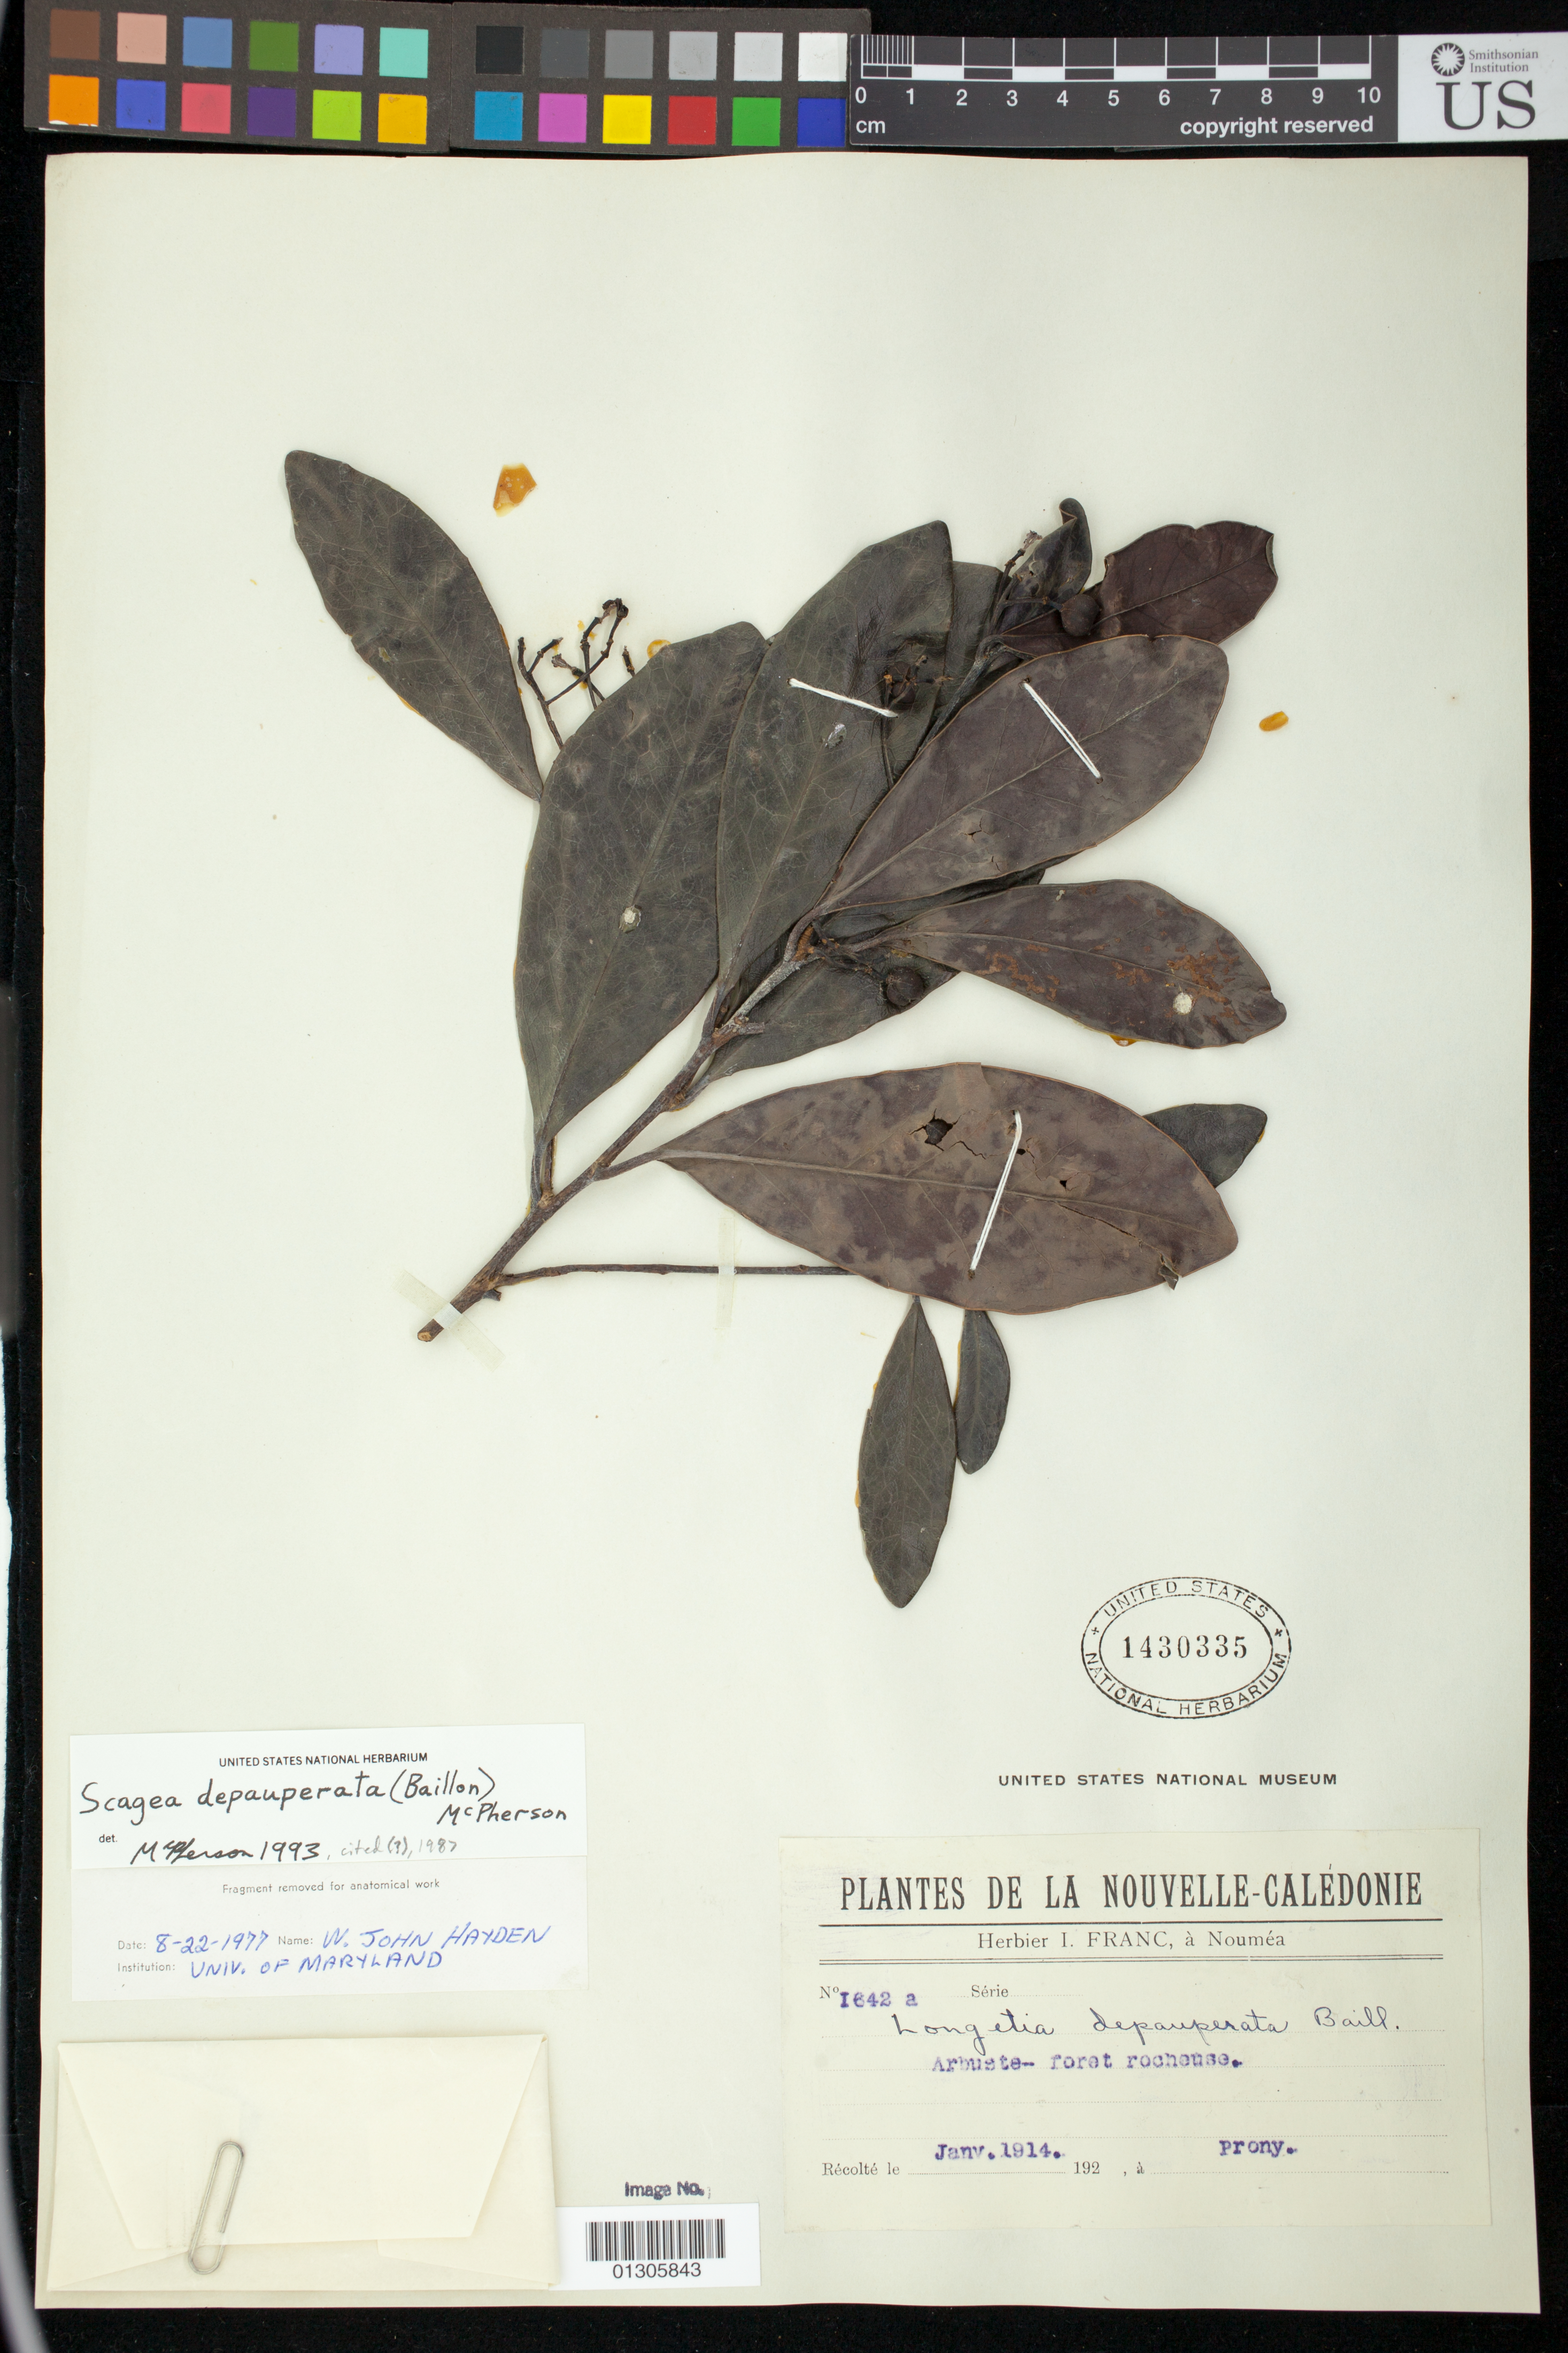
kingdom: Plantae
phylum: Tracheophyta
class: Magnoliopsida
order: Malpighiales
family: Picrodendraceae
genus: Scagea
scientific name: Scagea depauperata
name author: (Baill.) McPherson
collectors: I. Franc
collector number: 1642a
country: New Caledonia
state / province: South Province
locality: Noumea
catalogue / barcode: US 1430335